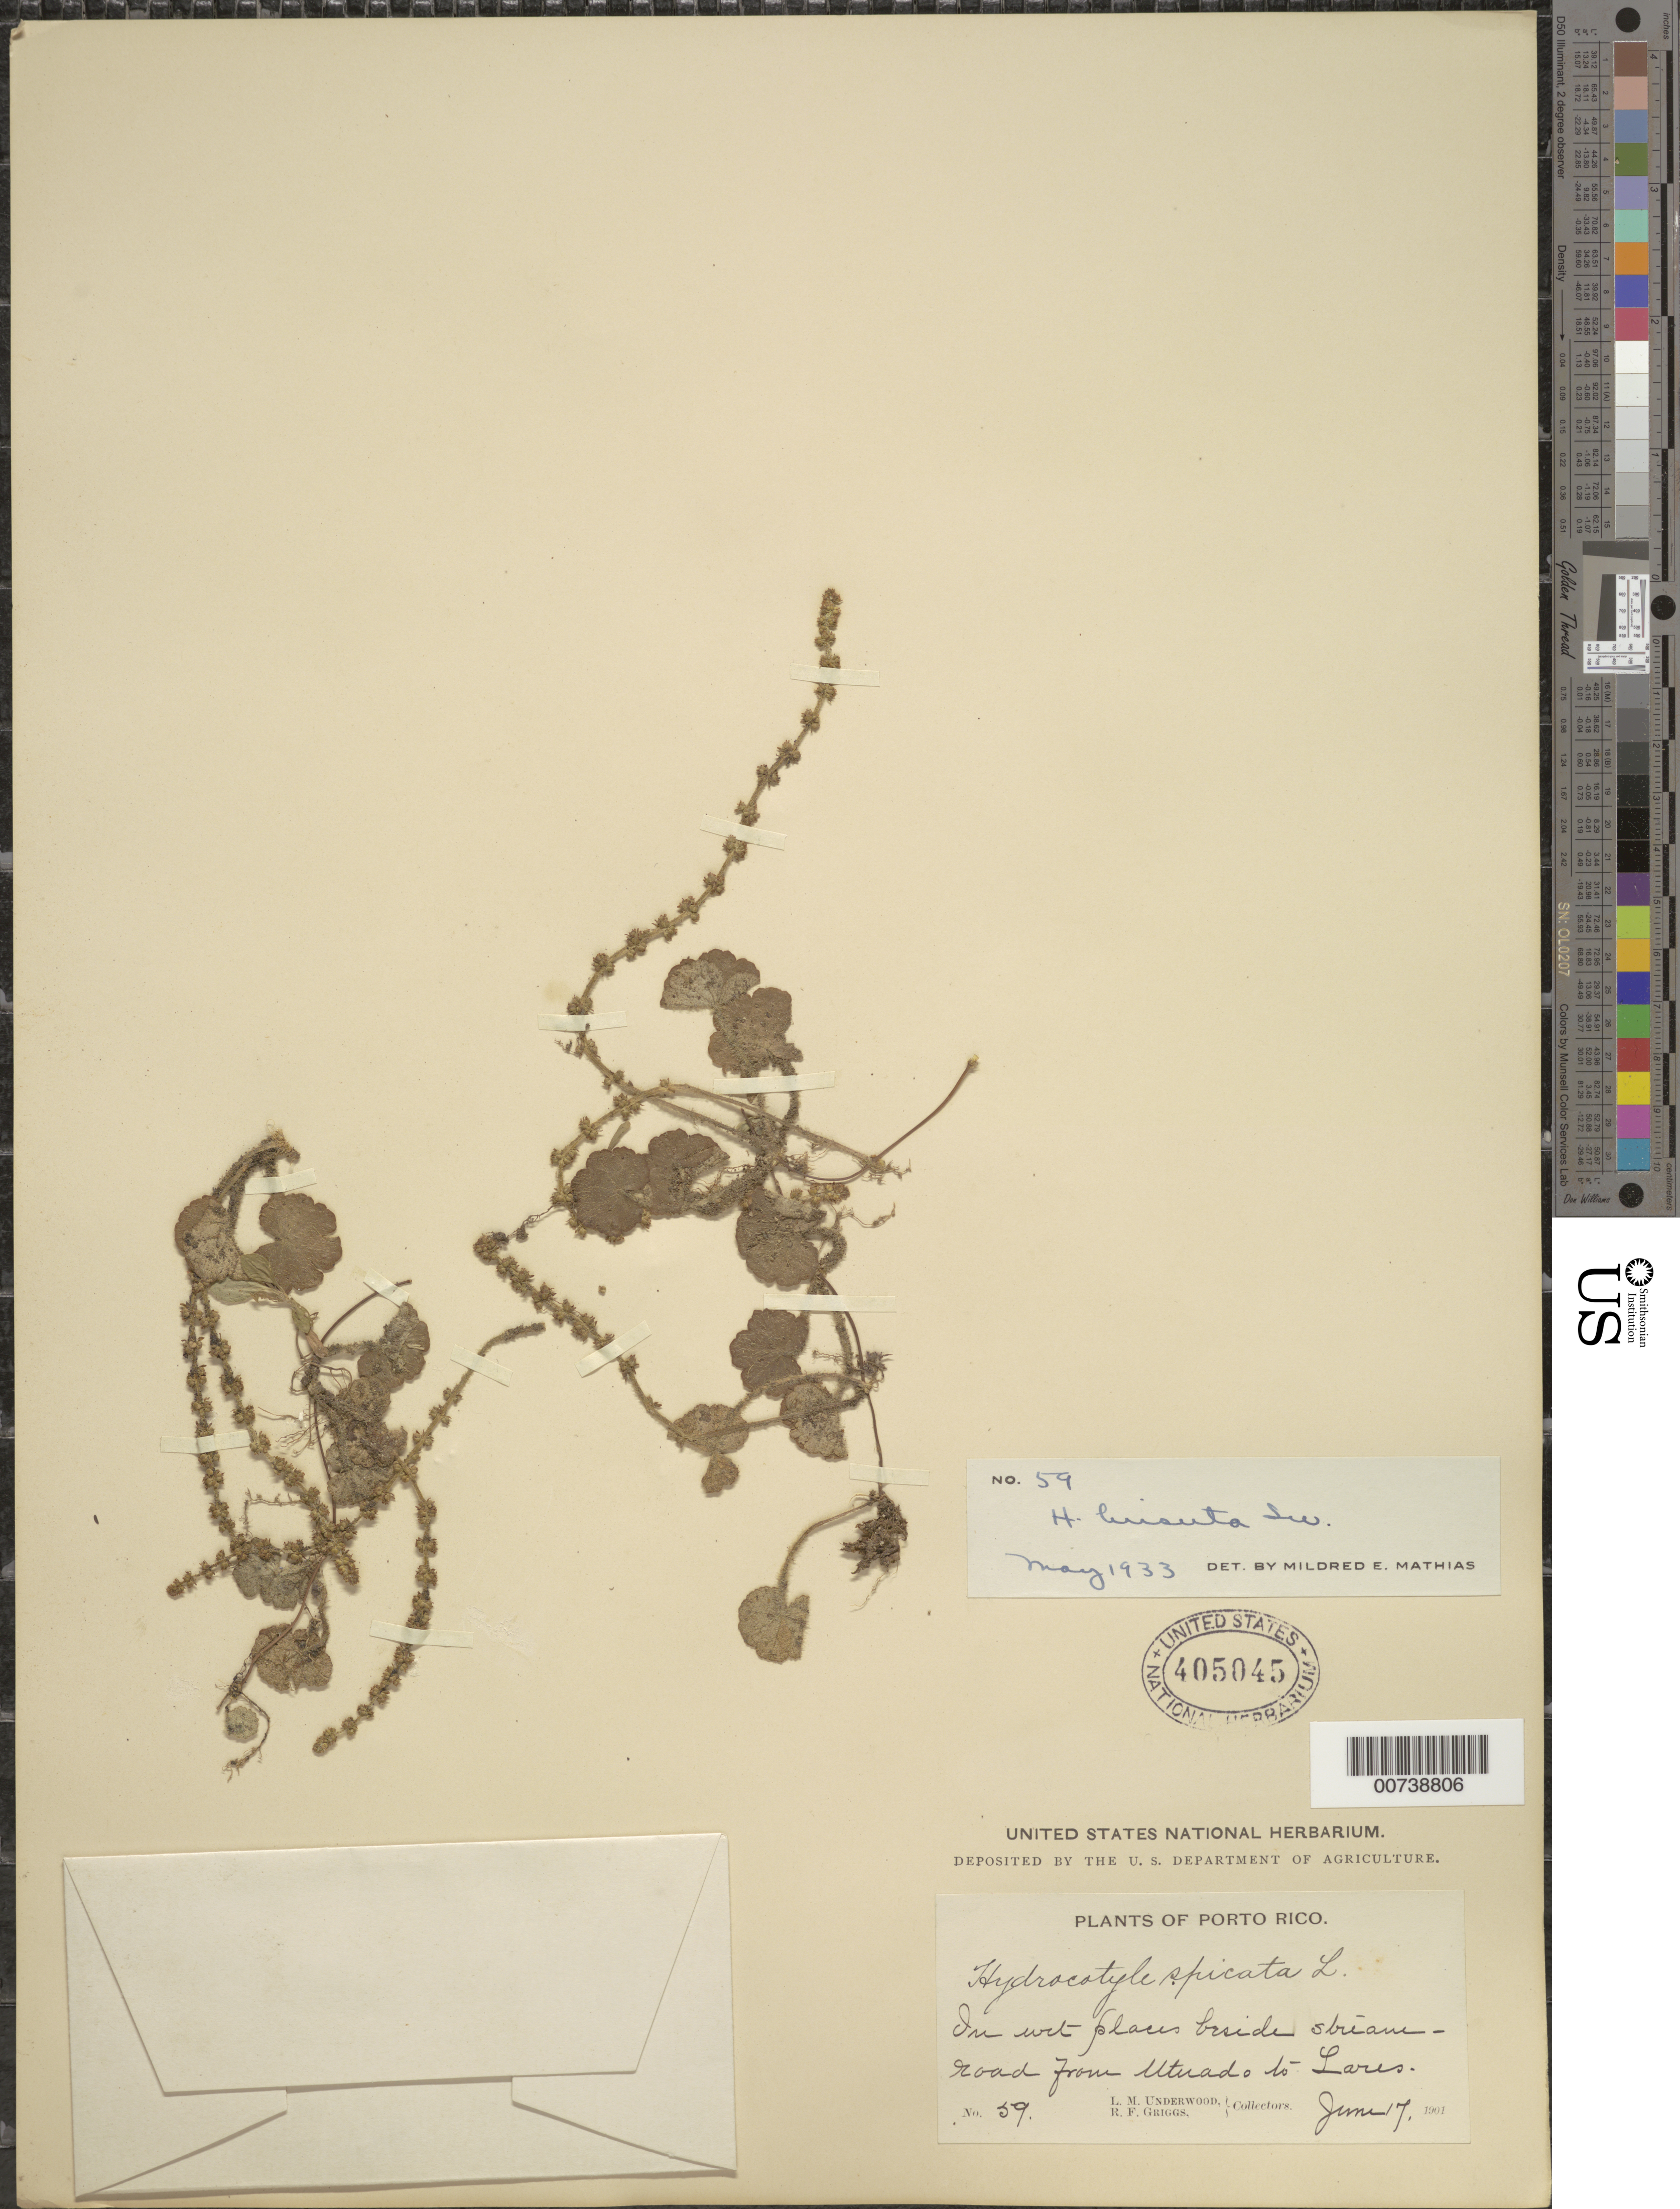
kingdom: Plantae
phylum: Tracheophyta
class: Magnoliopsida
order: Apiales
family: Araliaceae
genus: Hydrocotyle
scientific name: Hydrocotyle hirsuta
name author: Sw.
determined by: Mathias, M. E.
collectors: L. M. Underwood & R. F. Griggs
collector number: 59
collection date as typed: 17 Jun 1901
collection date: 1901-06-17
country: Puerto Rico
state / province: Utuado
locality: Road from Utuado to Lares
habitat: In wet places beside stream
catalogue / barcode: US 405045